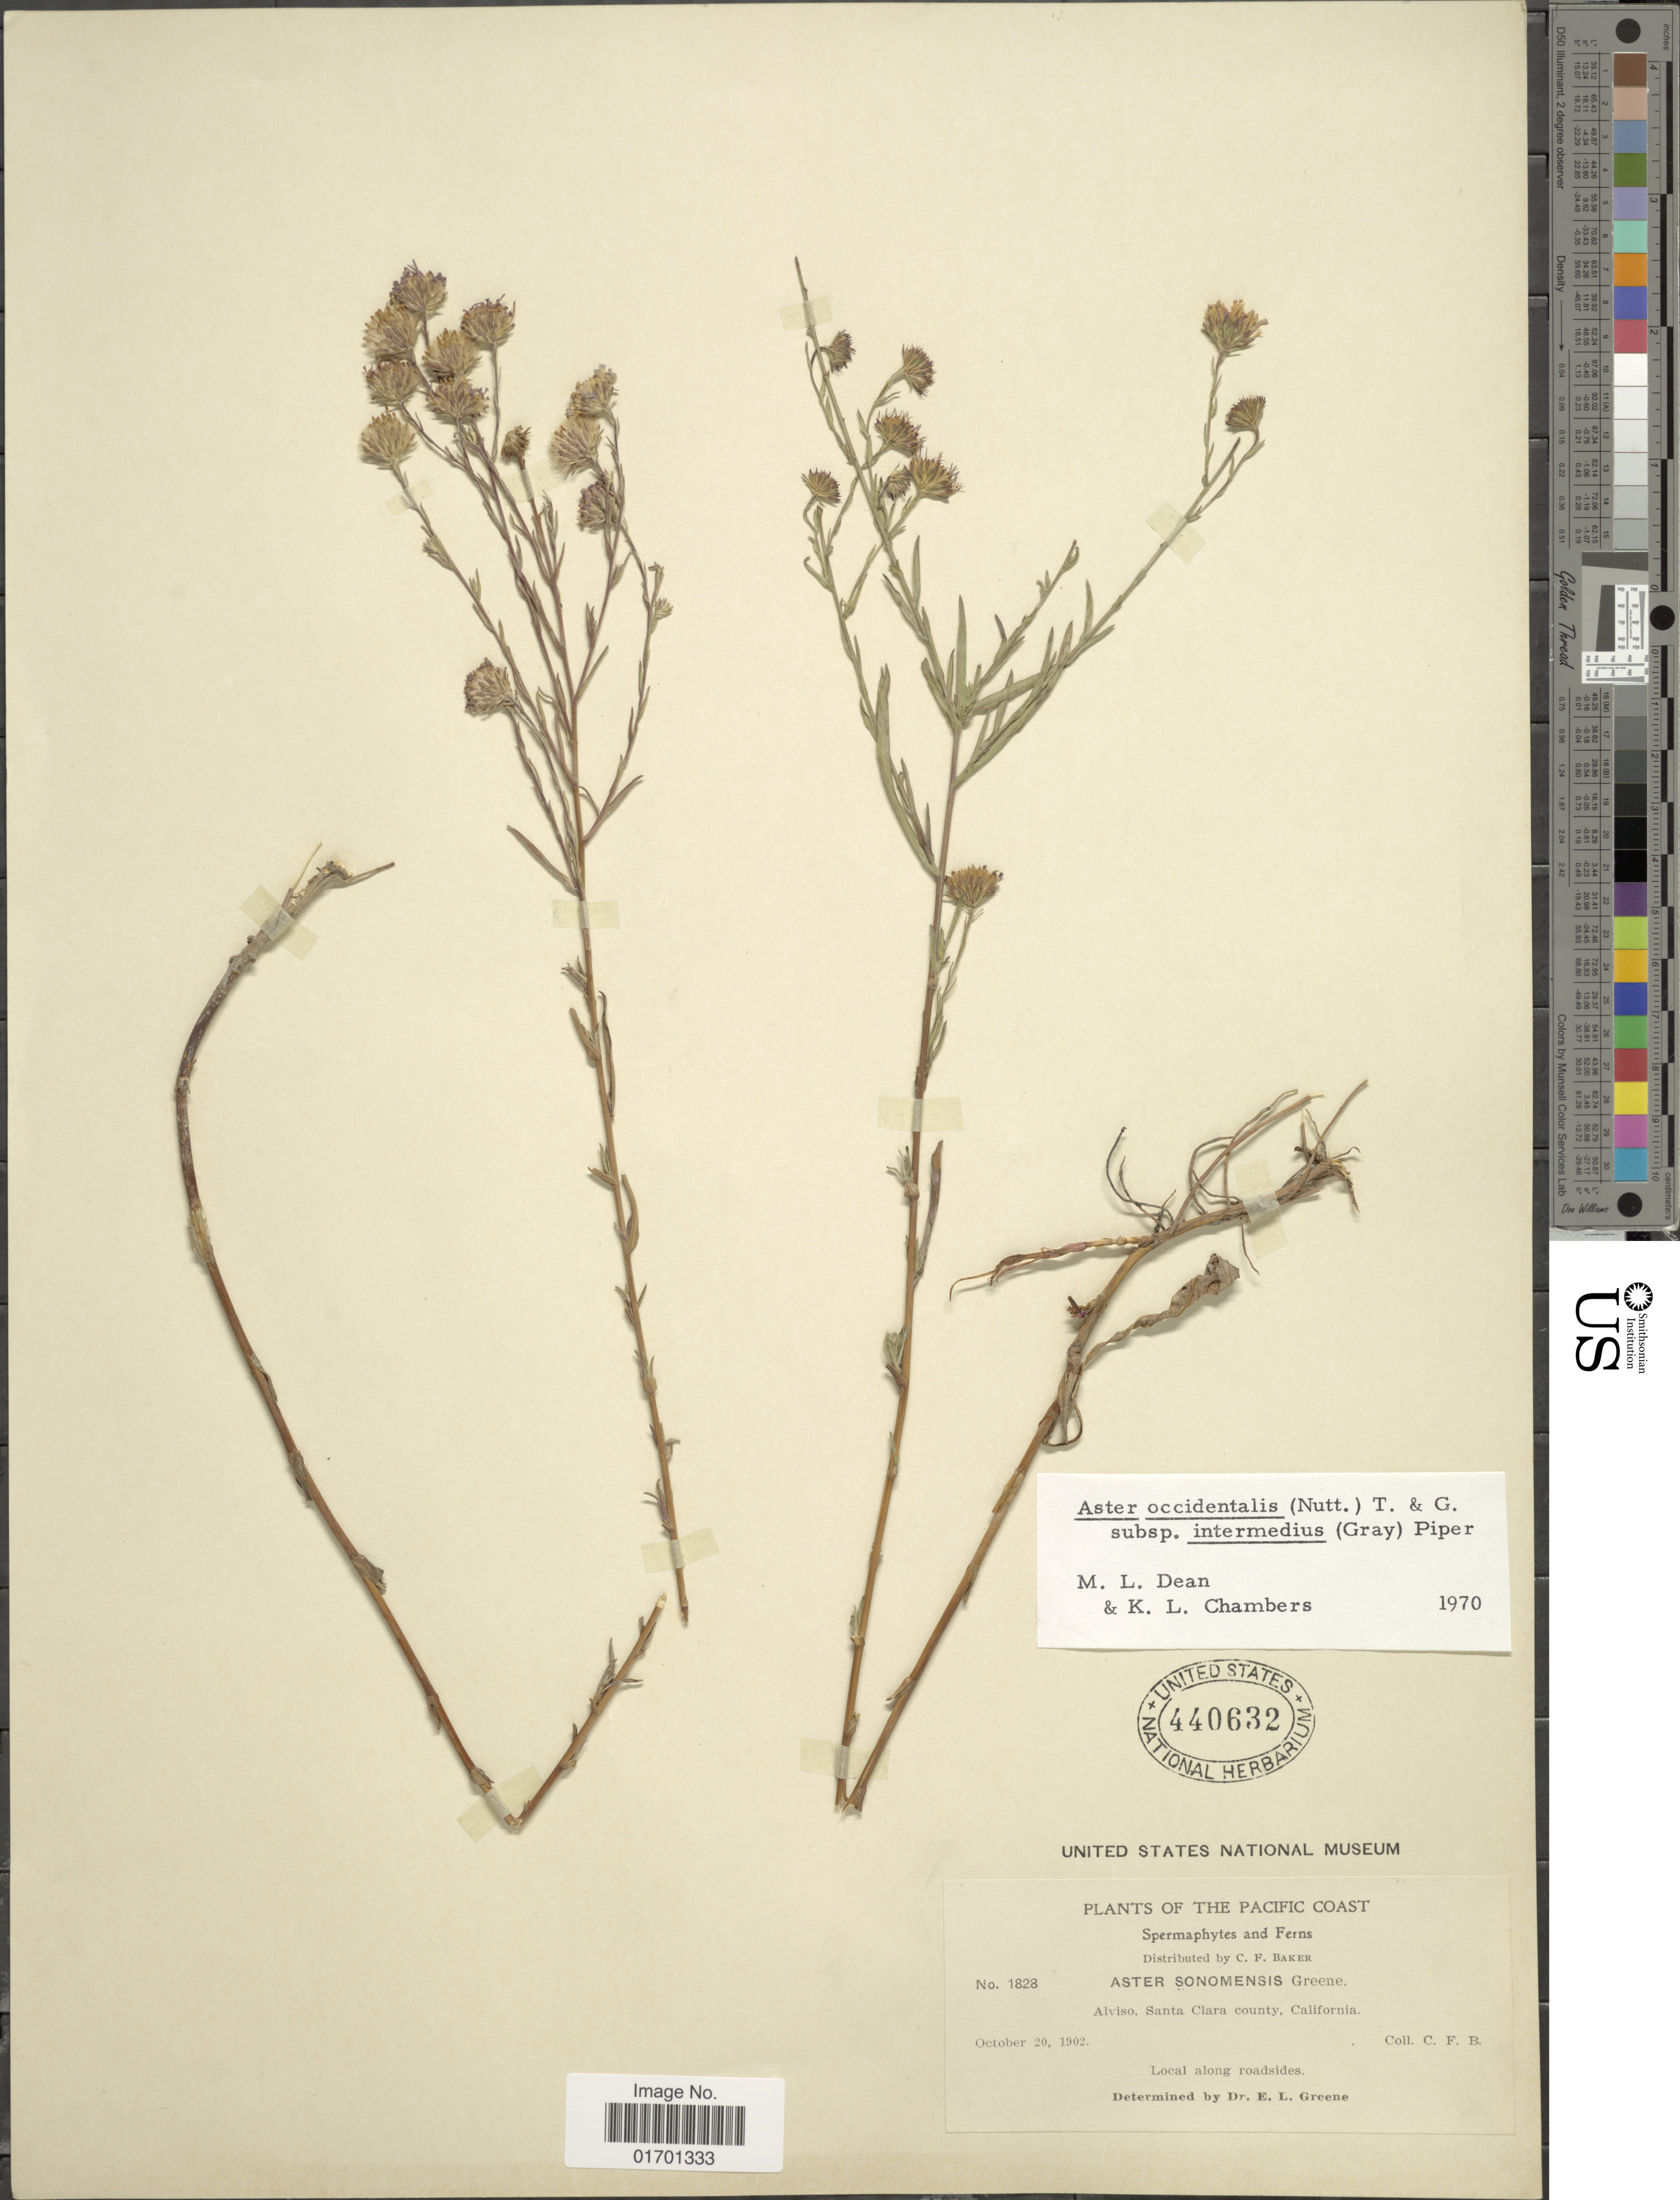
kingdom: Plantae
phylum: Tracheophyta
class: Magnoliopsida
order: Asterales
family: Asteraceae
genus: Symphyotrichum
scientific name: Symphyotrichum spathulatum var. intermedium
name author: (A. Gray) G.L. Nesom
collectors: C. F. Baker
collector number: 1828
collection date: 1902-10-20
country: United States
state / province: California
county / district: Santa Clara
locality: The Pacific Coast, Alviso, Santa Clara County. local along roadsides.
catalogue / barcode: US 440632